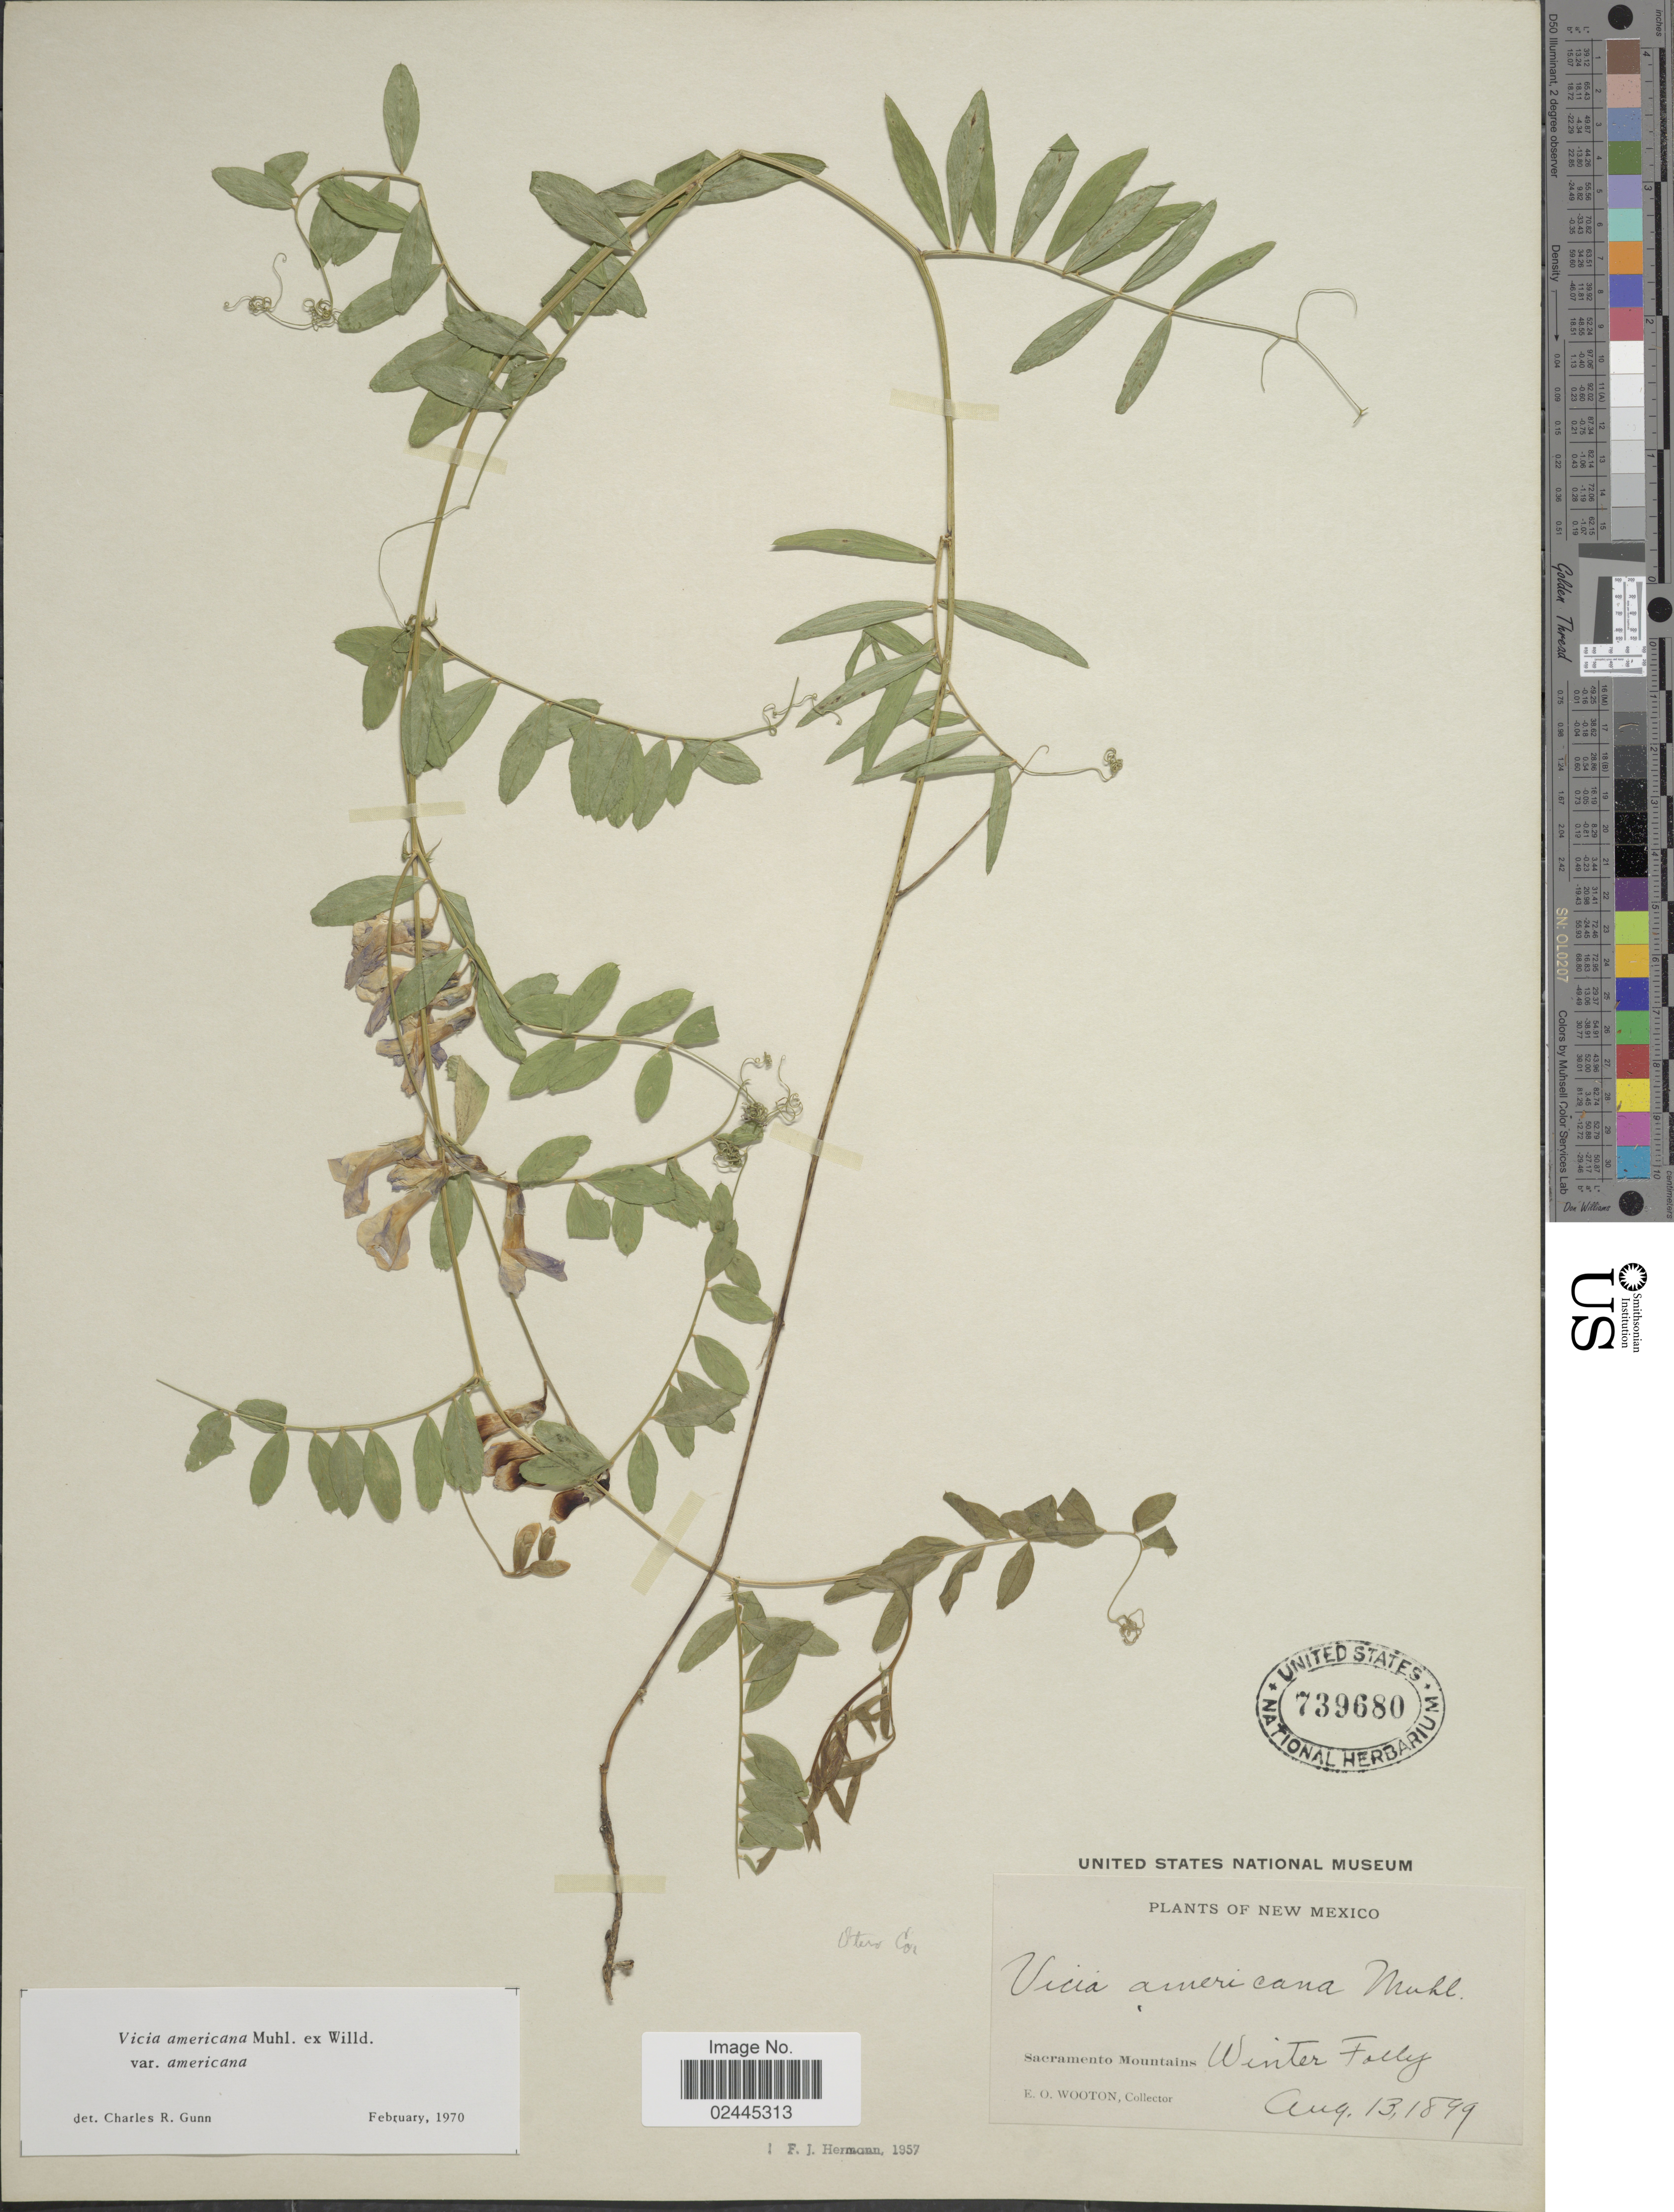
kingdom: Plantae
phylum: Tracheophyta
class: Magnoliopsida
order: Fabales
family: Fabaceae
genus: Vicia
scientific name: Vicia americana var. americana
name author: Muhl. ex Willd.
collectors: E. O. Wooton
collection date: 1899-08-13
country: United States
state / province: New Mexico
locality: Sacramento Mountains. Winter Folly. Otero Co.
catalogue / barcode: US 739680